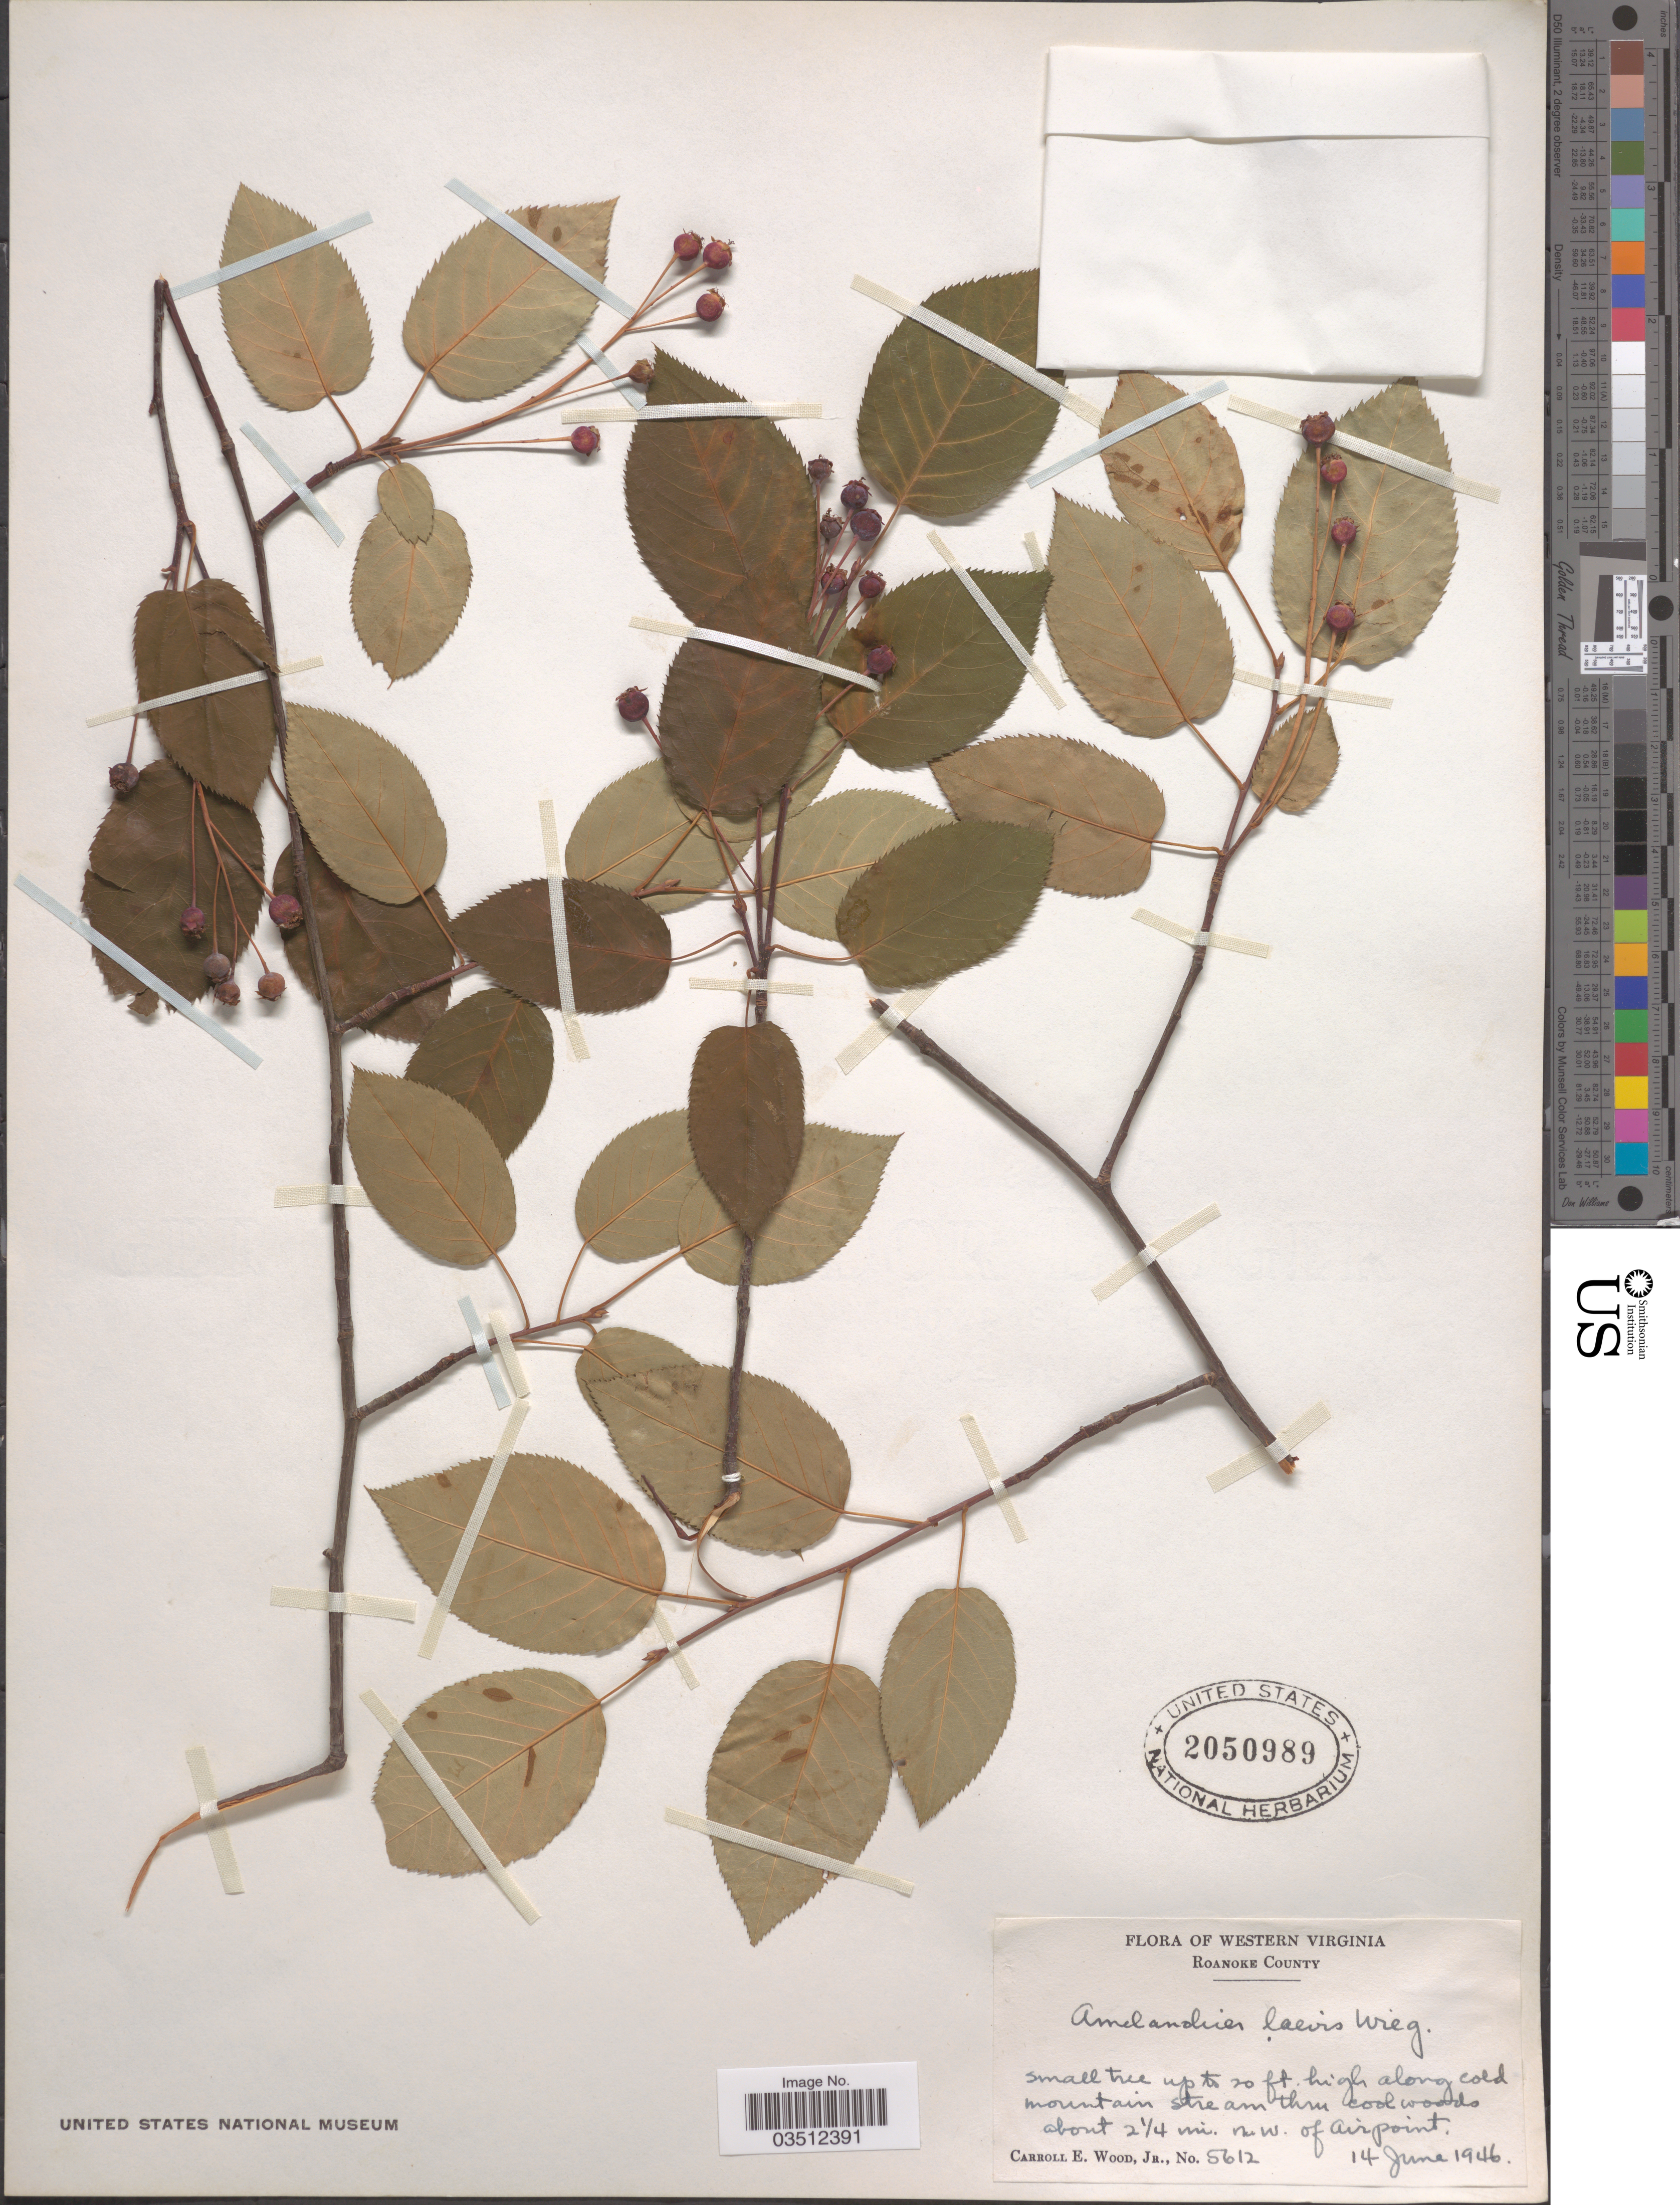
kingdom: Plantae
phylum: Tracheophyta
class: Magnoliopsida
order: Rosales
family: Rosaceae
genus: Amelanchier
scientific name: Amelanchier laevis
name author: Wiegand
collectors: C. E. Wood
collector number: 5612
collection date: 1946-06-14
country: United States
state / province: Virginia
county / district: Roanoke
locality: Western Virginia. Roanoke County. Along cold mountain stream thru cool woods about 2¼ mi. N.W. of Airpoint.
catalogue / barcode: US 2050989